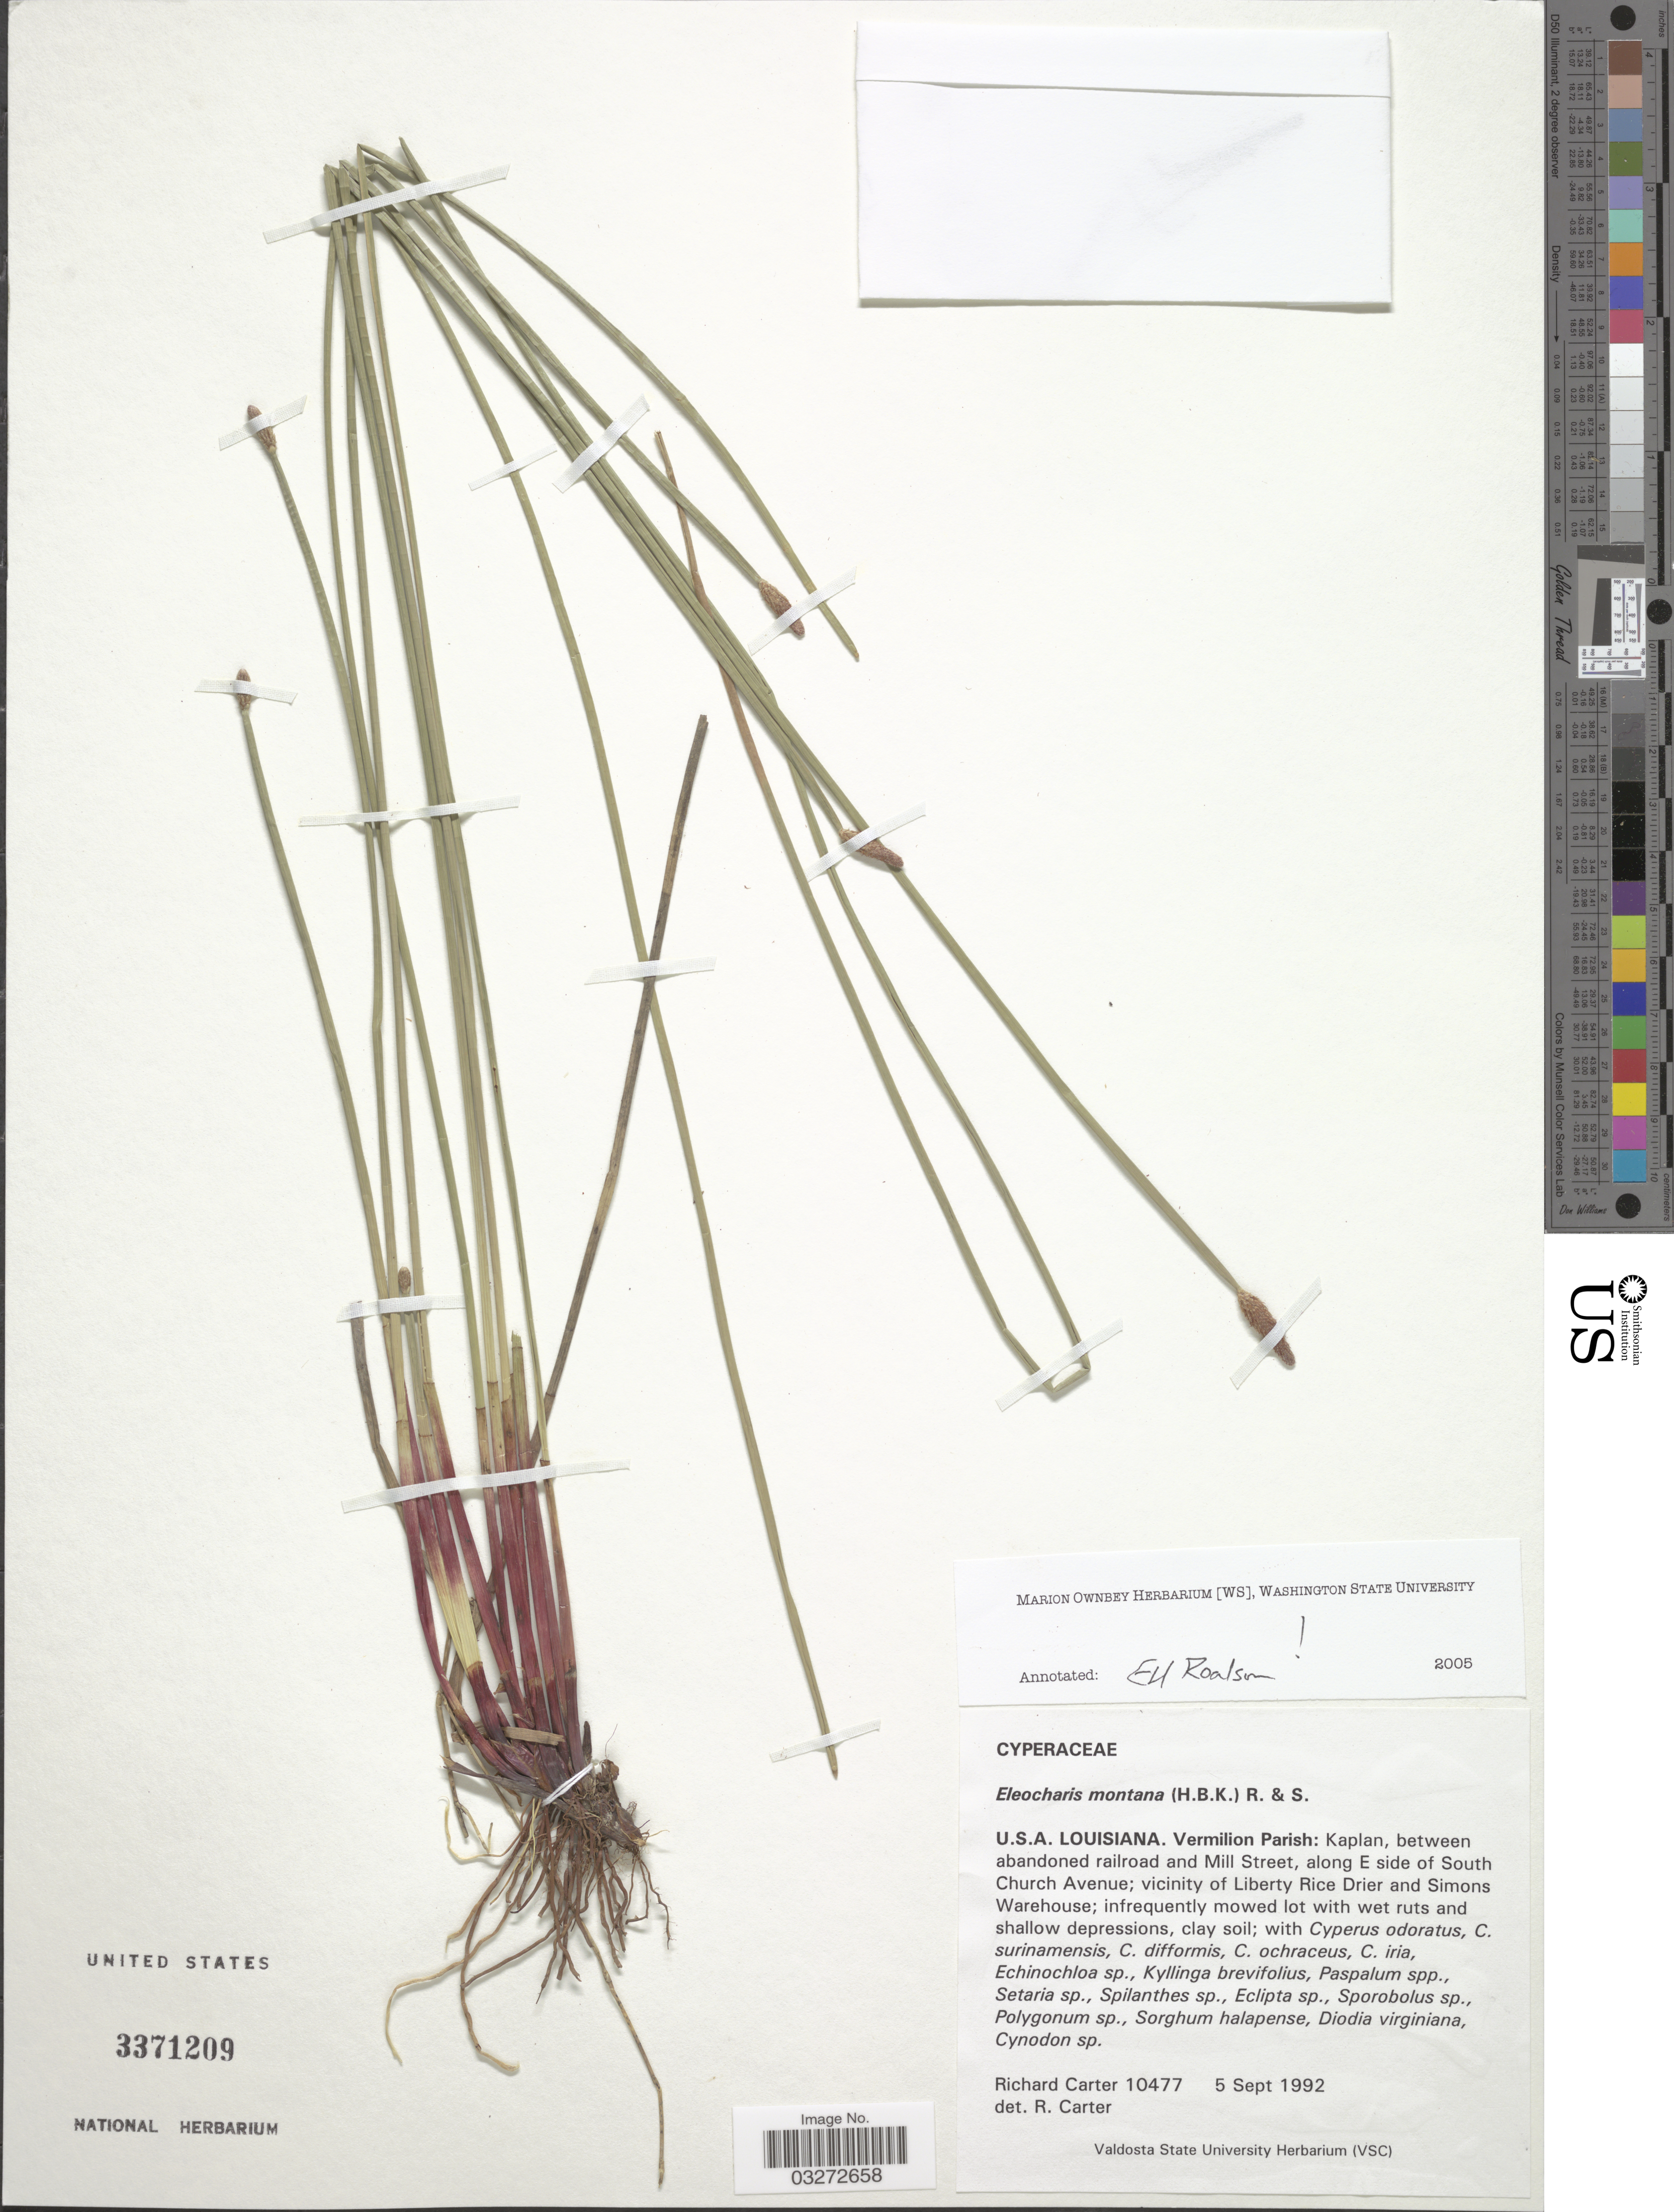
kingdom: Plantae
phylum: Tracheophyta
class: Liliopsida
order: Poales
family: Cyperaceae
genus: Eleocharis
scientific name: Eleocharis montana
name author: (Kunth) Roem. & Schult.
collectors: R. Carter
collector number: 10477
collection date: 1992-09-05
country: United States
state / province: Louisiana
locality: Vermillion Parish: Kaplan, between abandoned railroad and Mill Street, along E side of South Church Avenue; vicinity of Liberty Rice Drier and Simons Warehouse.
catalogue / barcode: US 3371209